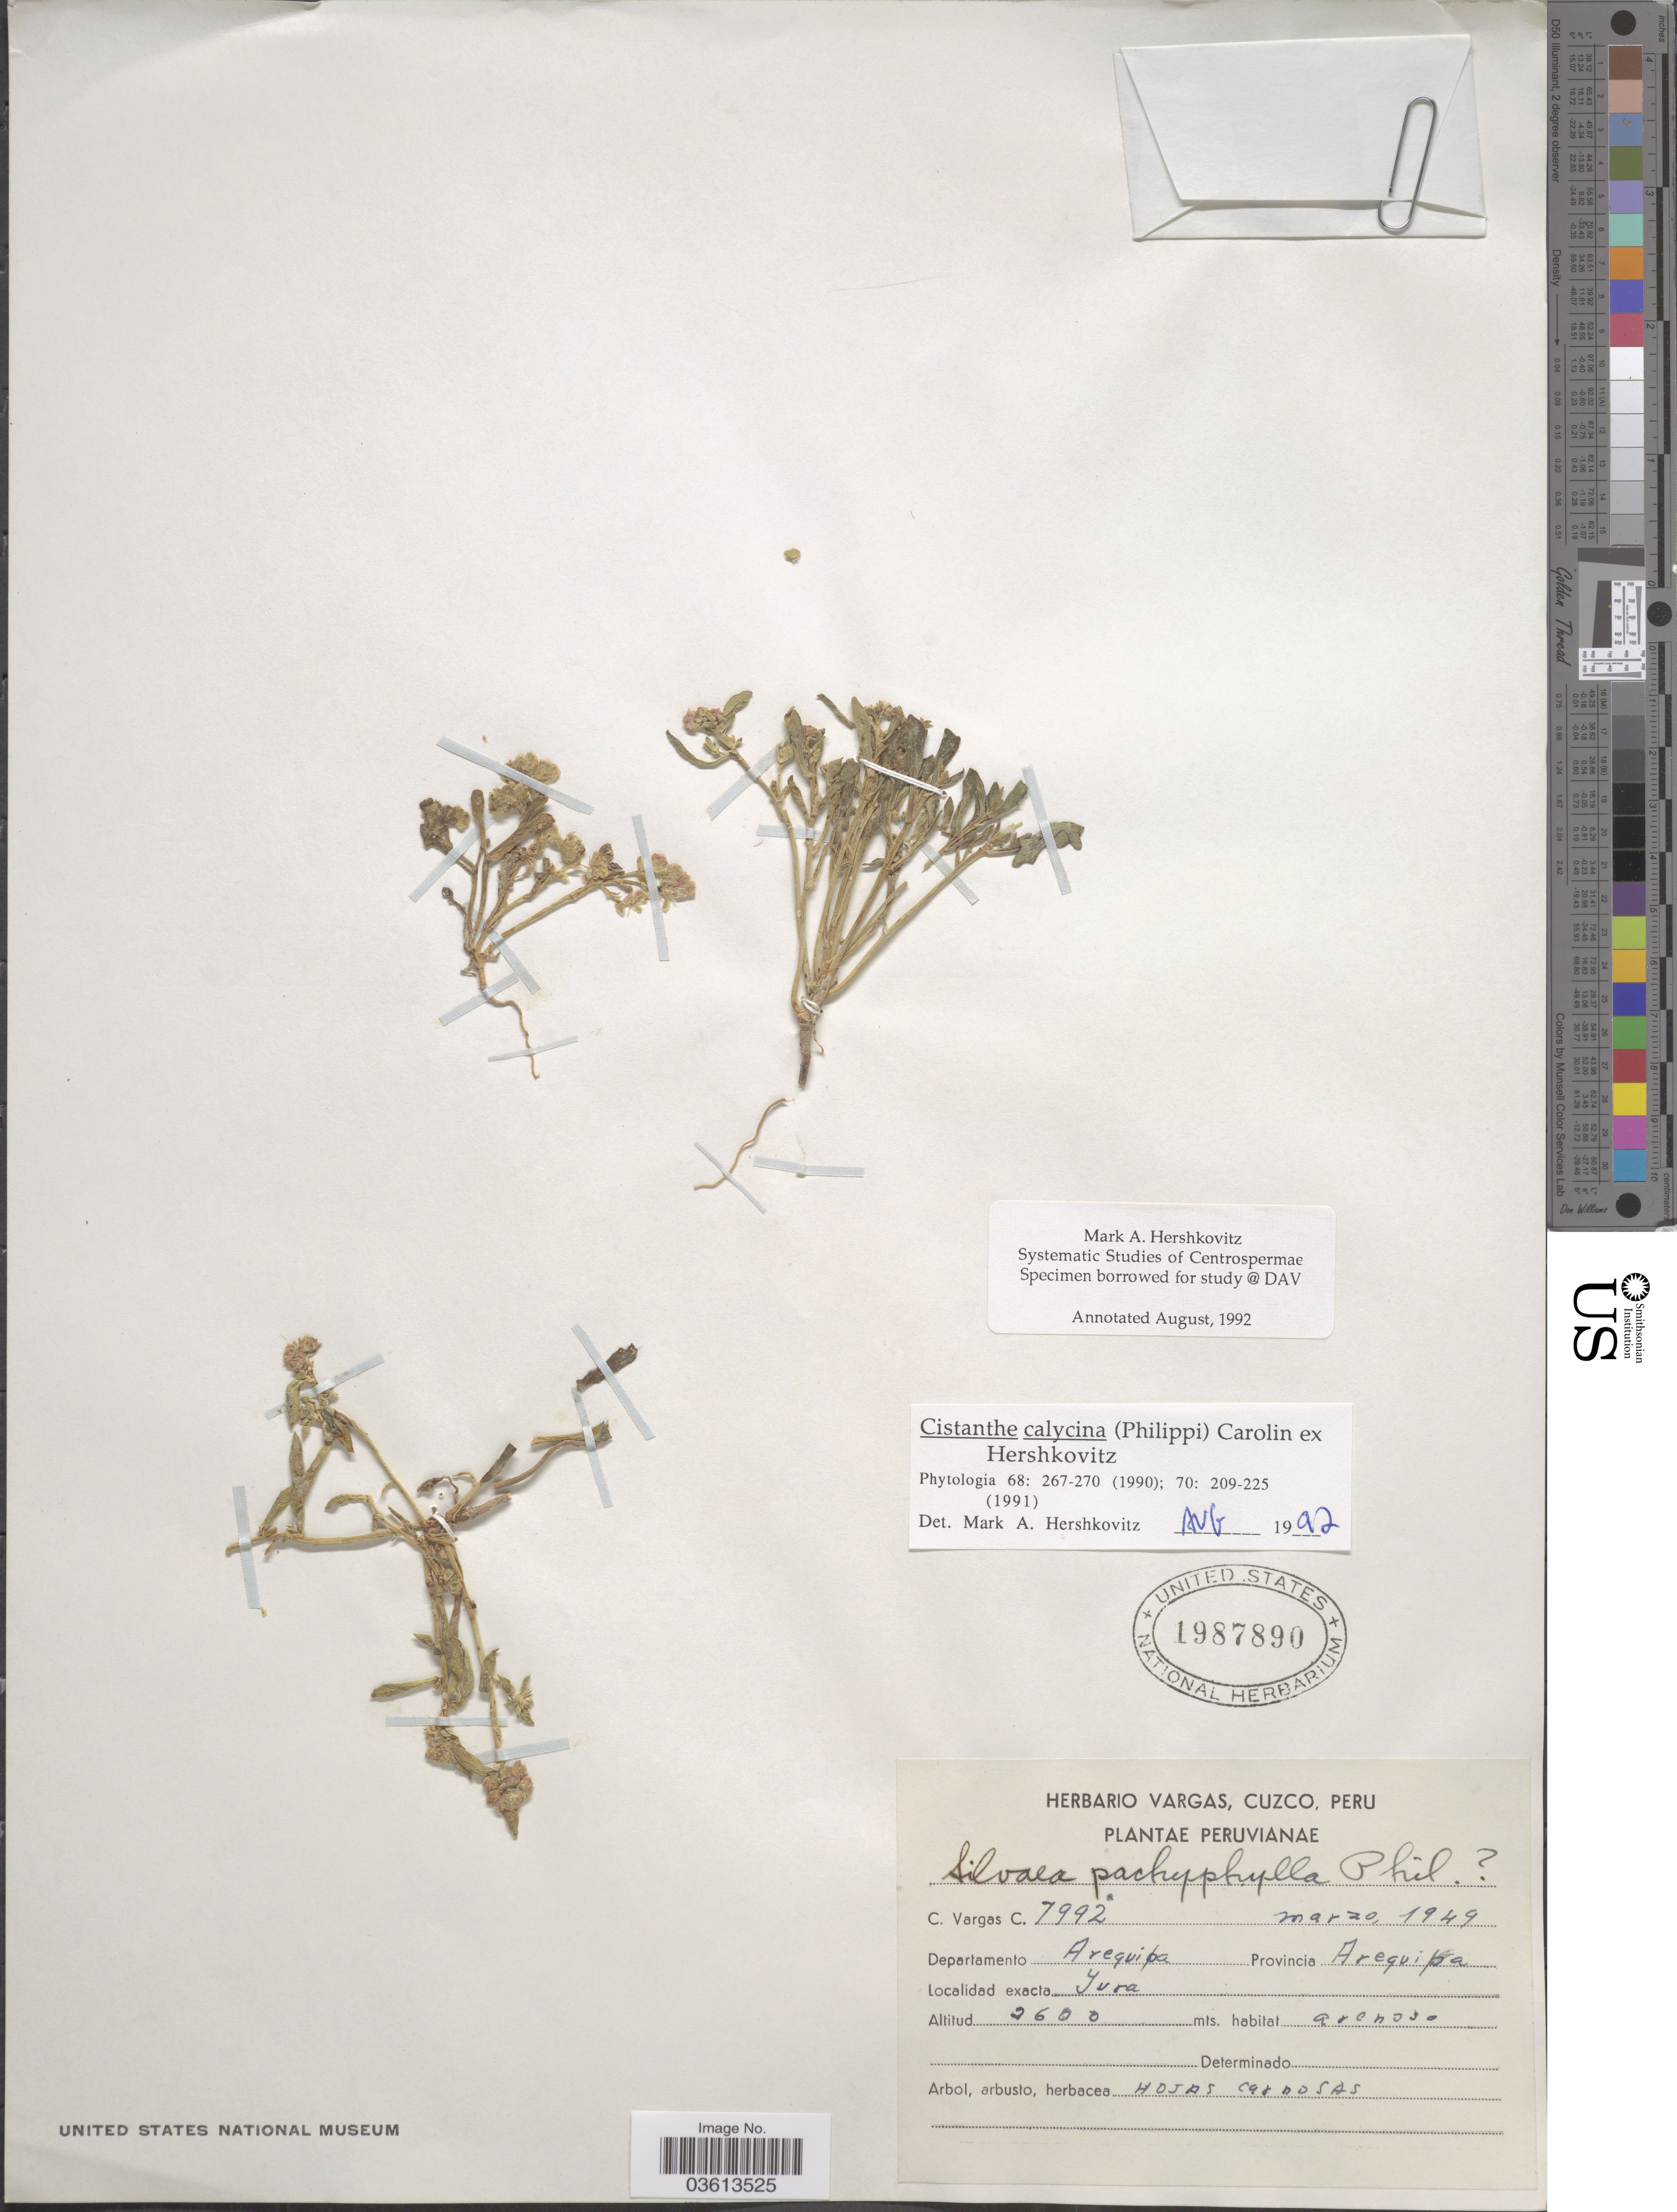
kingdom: Plantae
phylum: Tracheophyta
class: Magnoliopsida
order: Caryophyllales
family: Montiaceae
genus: Philippiamra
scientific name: Philippiamra calycina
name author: (Phil.) Hershk.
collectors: C. Vargas Calderón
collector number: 7992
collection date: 1949-03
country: Peru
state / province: Arequipa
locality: Departamento Arequipa. Yura.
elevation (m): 2600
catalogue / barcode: US 1987890